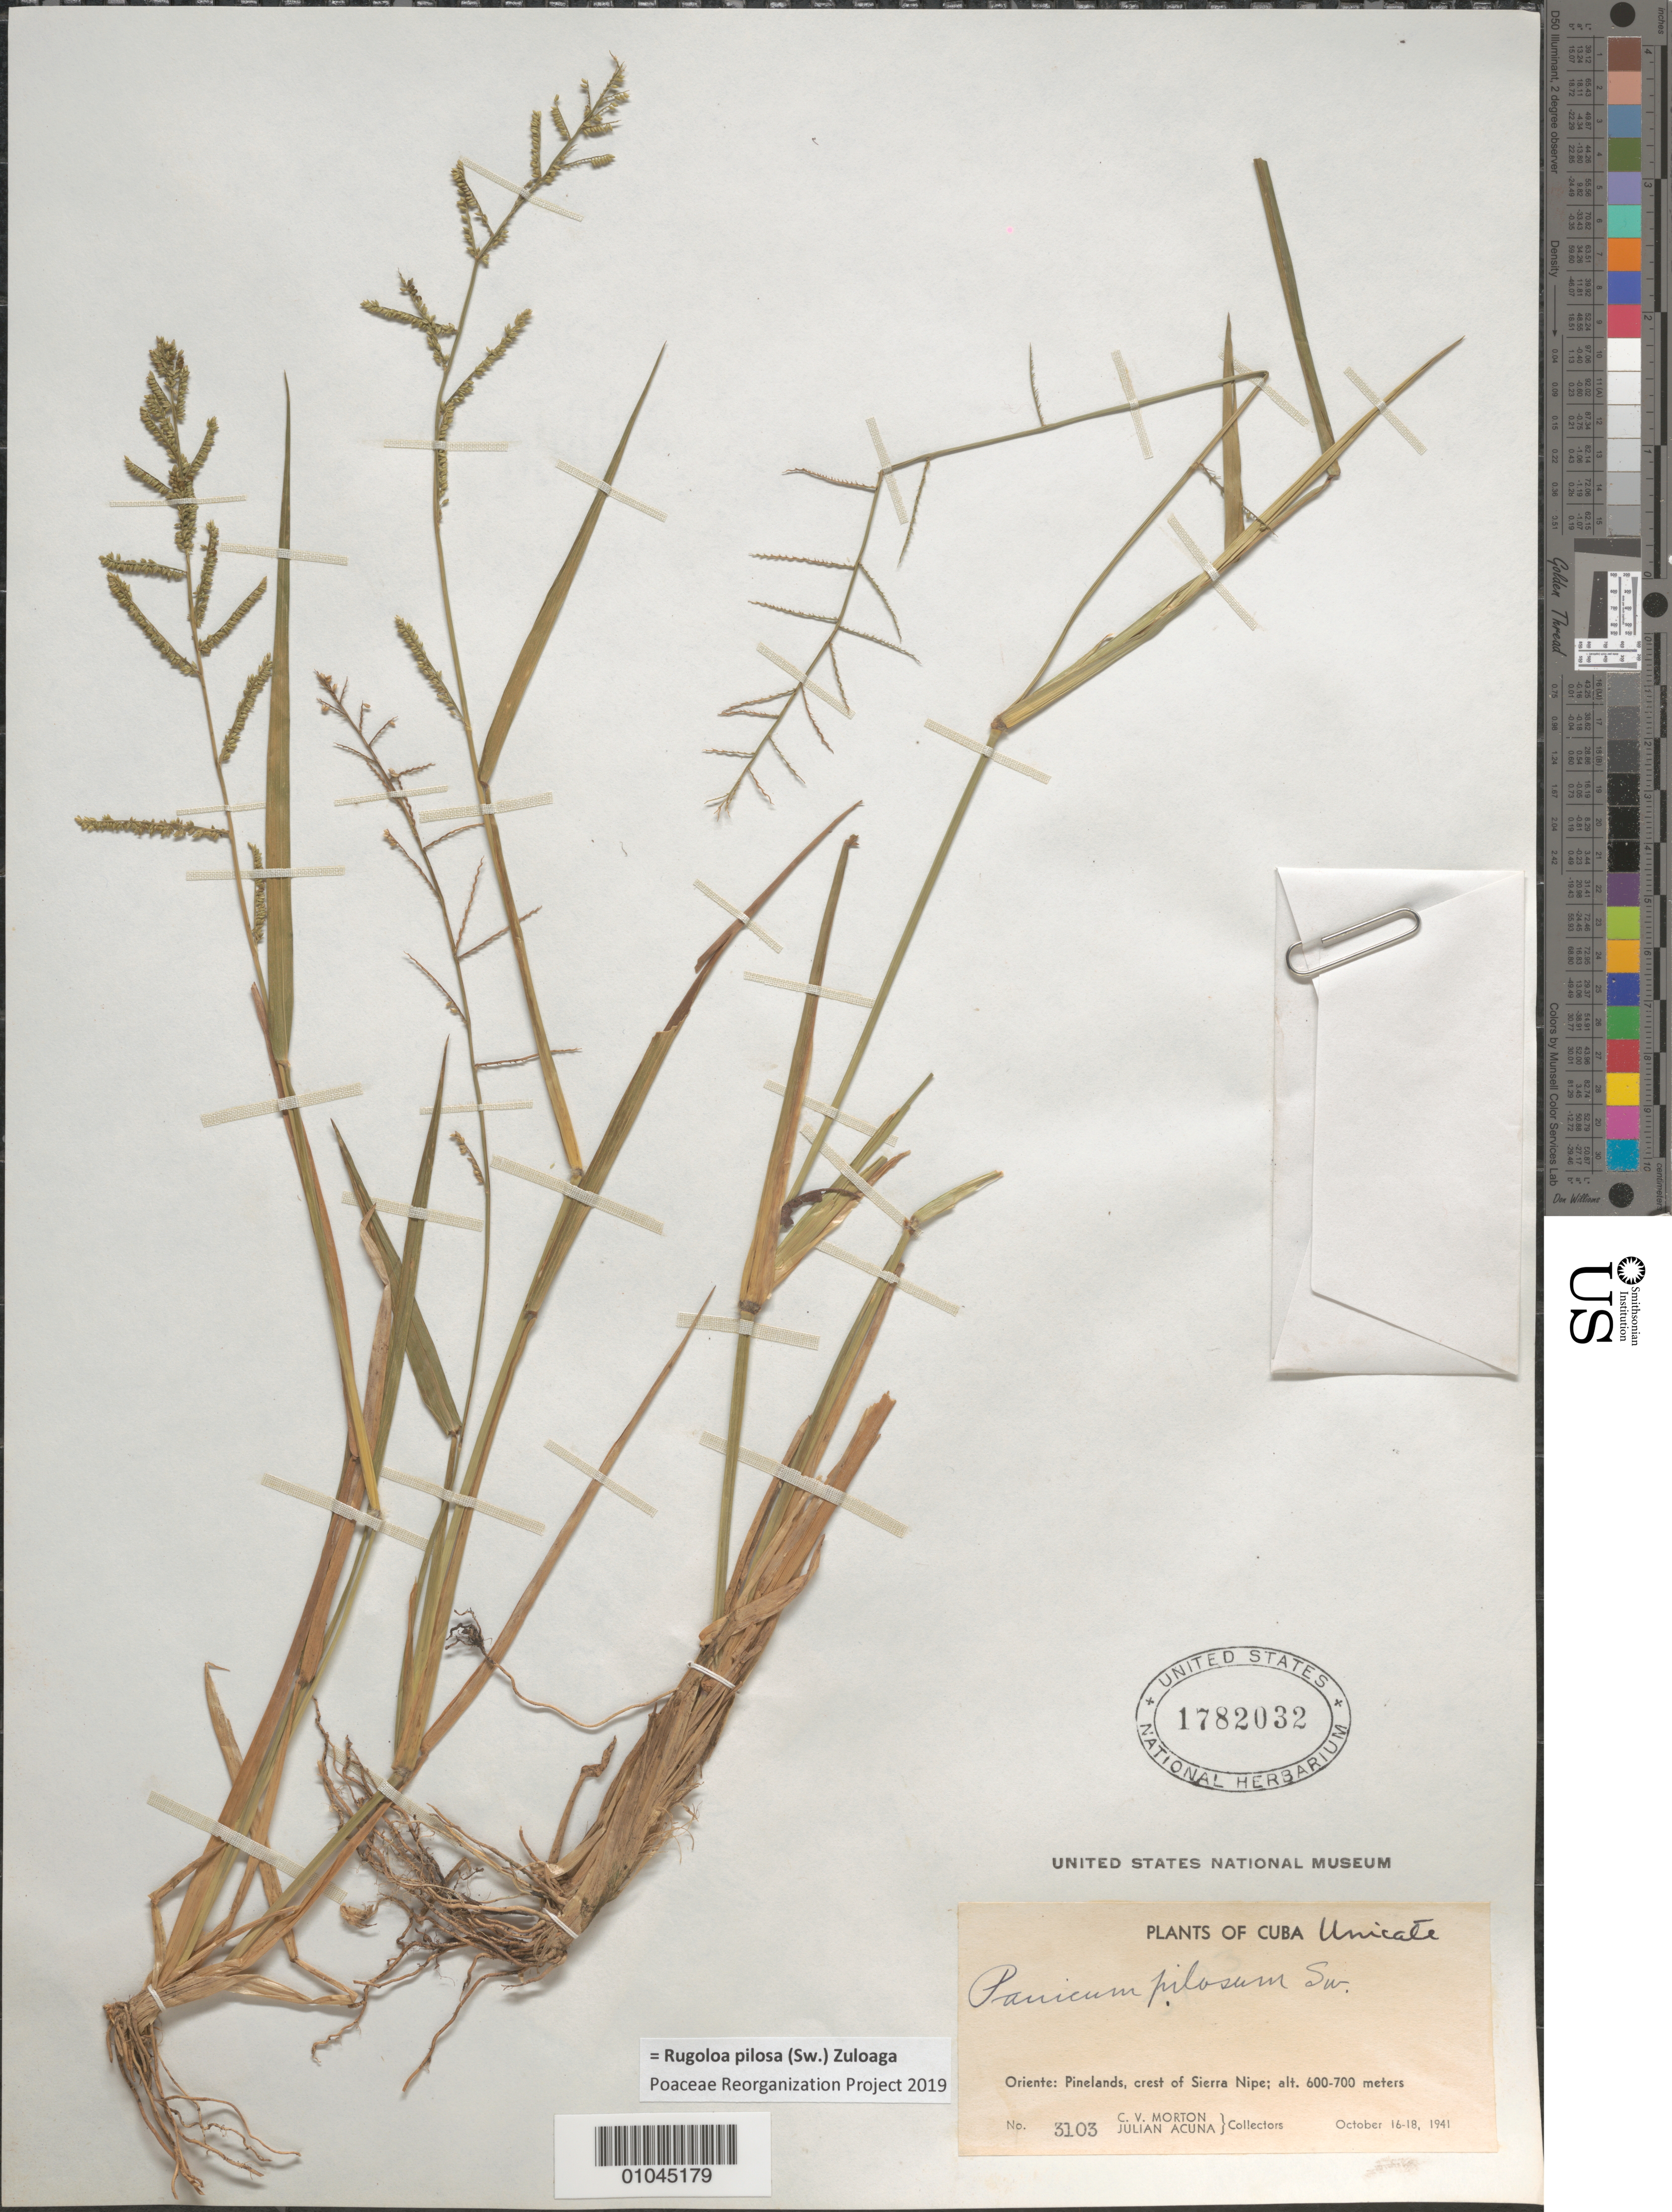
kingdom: Plantae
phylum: Tracheophyta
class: Liliopsida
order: Poales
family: Poaceae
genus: Panicum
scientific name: Panicum pilosum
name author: Sw.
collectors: C. V. Morton & J. Acuña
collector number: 3103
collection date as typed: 16 Oct 1941 to 18 Oct 1941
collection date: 1941-10-16/1941-10-18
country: Cuba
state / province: Holguín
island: Cuba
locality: Crest of Sierra Nipe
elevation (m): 600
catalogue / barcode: US 1782032